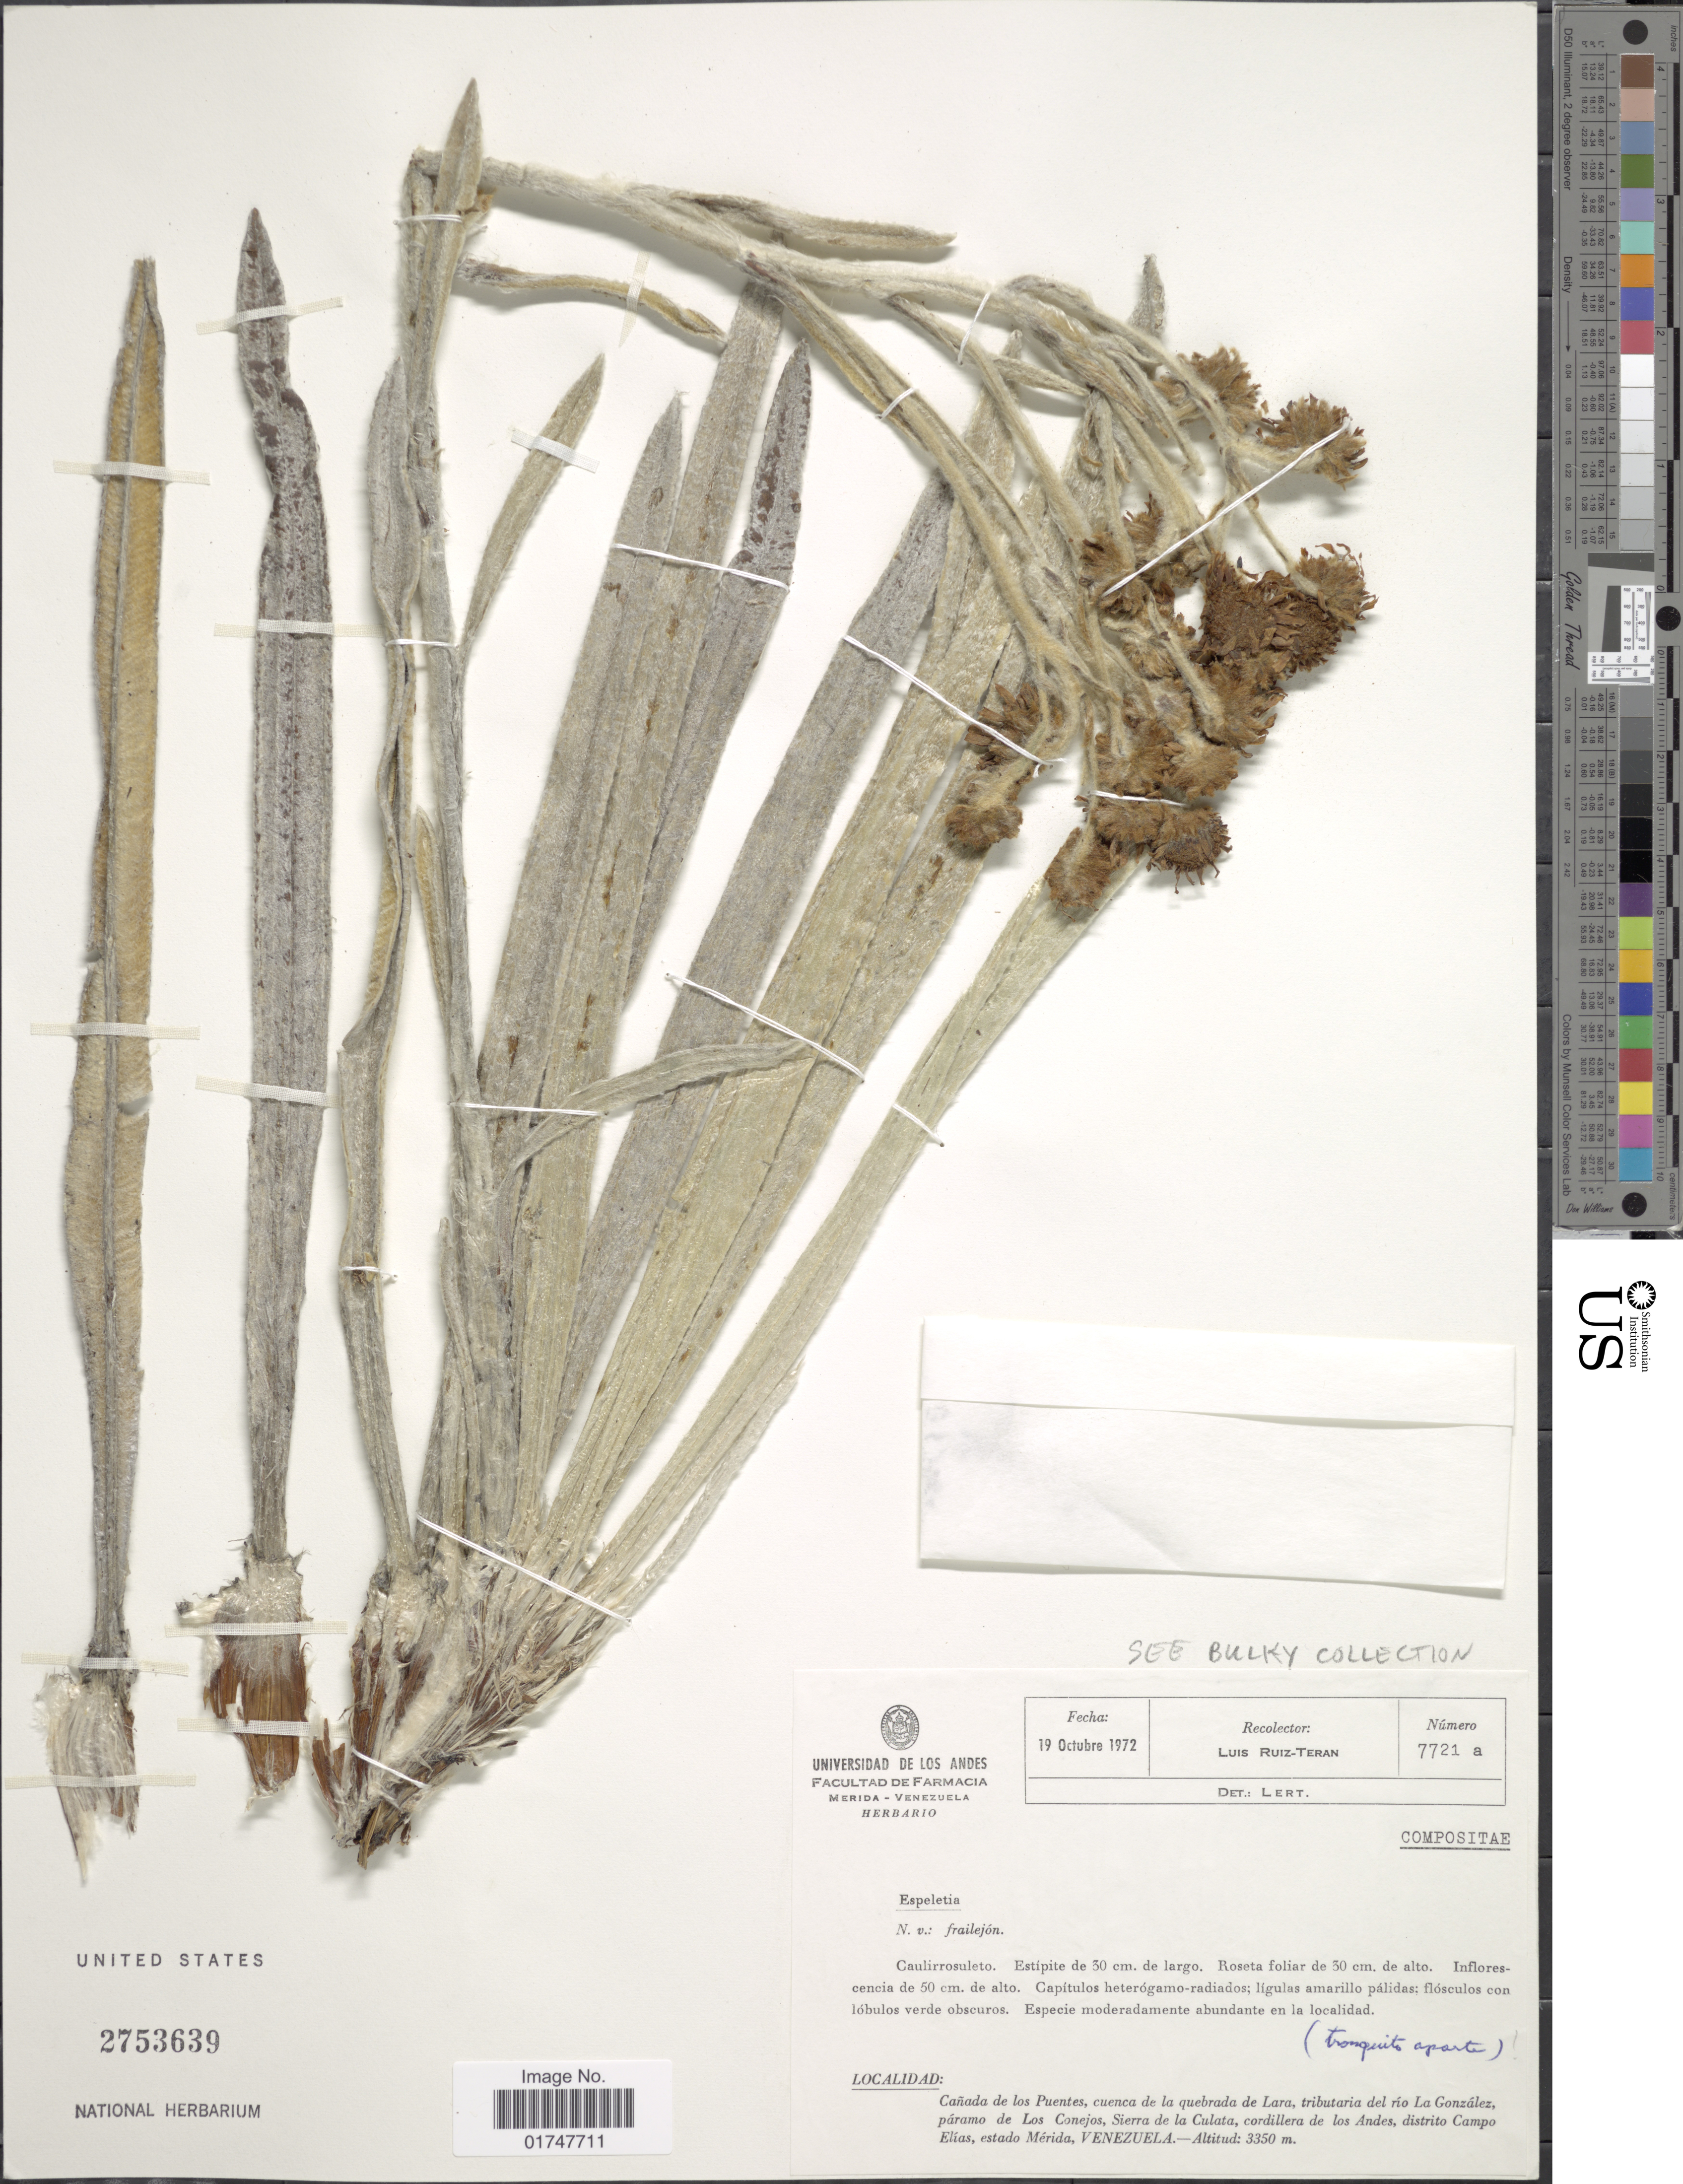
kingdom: Plantae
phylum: Tracheophyta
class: Magnoliopsida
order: Asterales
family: Asteraceae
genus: Espeletia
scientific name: Espeletia sp.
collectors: L. E. Ruíz-Terán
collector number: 7721a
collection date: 1972-10-19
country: Venezuela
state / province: Mérida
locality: Cañada de los Puentes, cuenca de la quebrada de Lara, tributaria del río La González, páramo de Los Conejos, Sierra de la Culata, cordillera de los Andes, distrito Campo Elías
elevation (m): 3350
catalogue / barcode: US 2753639